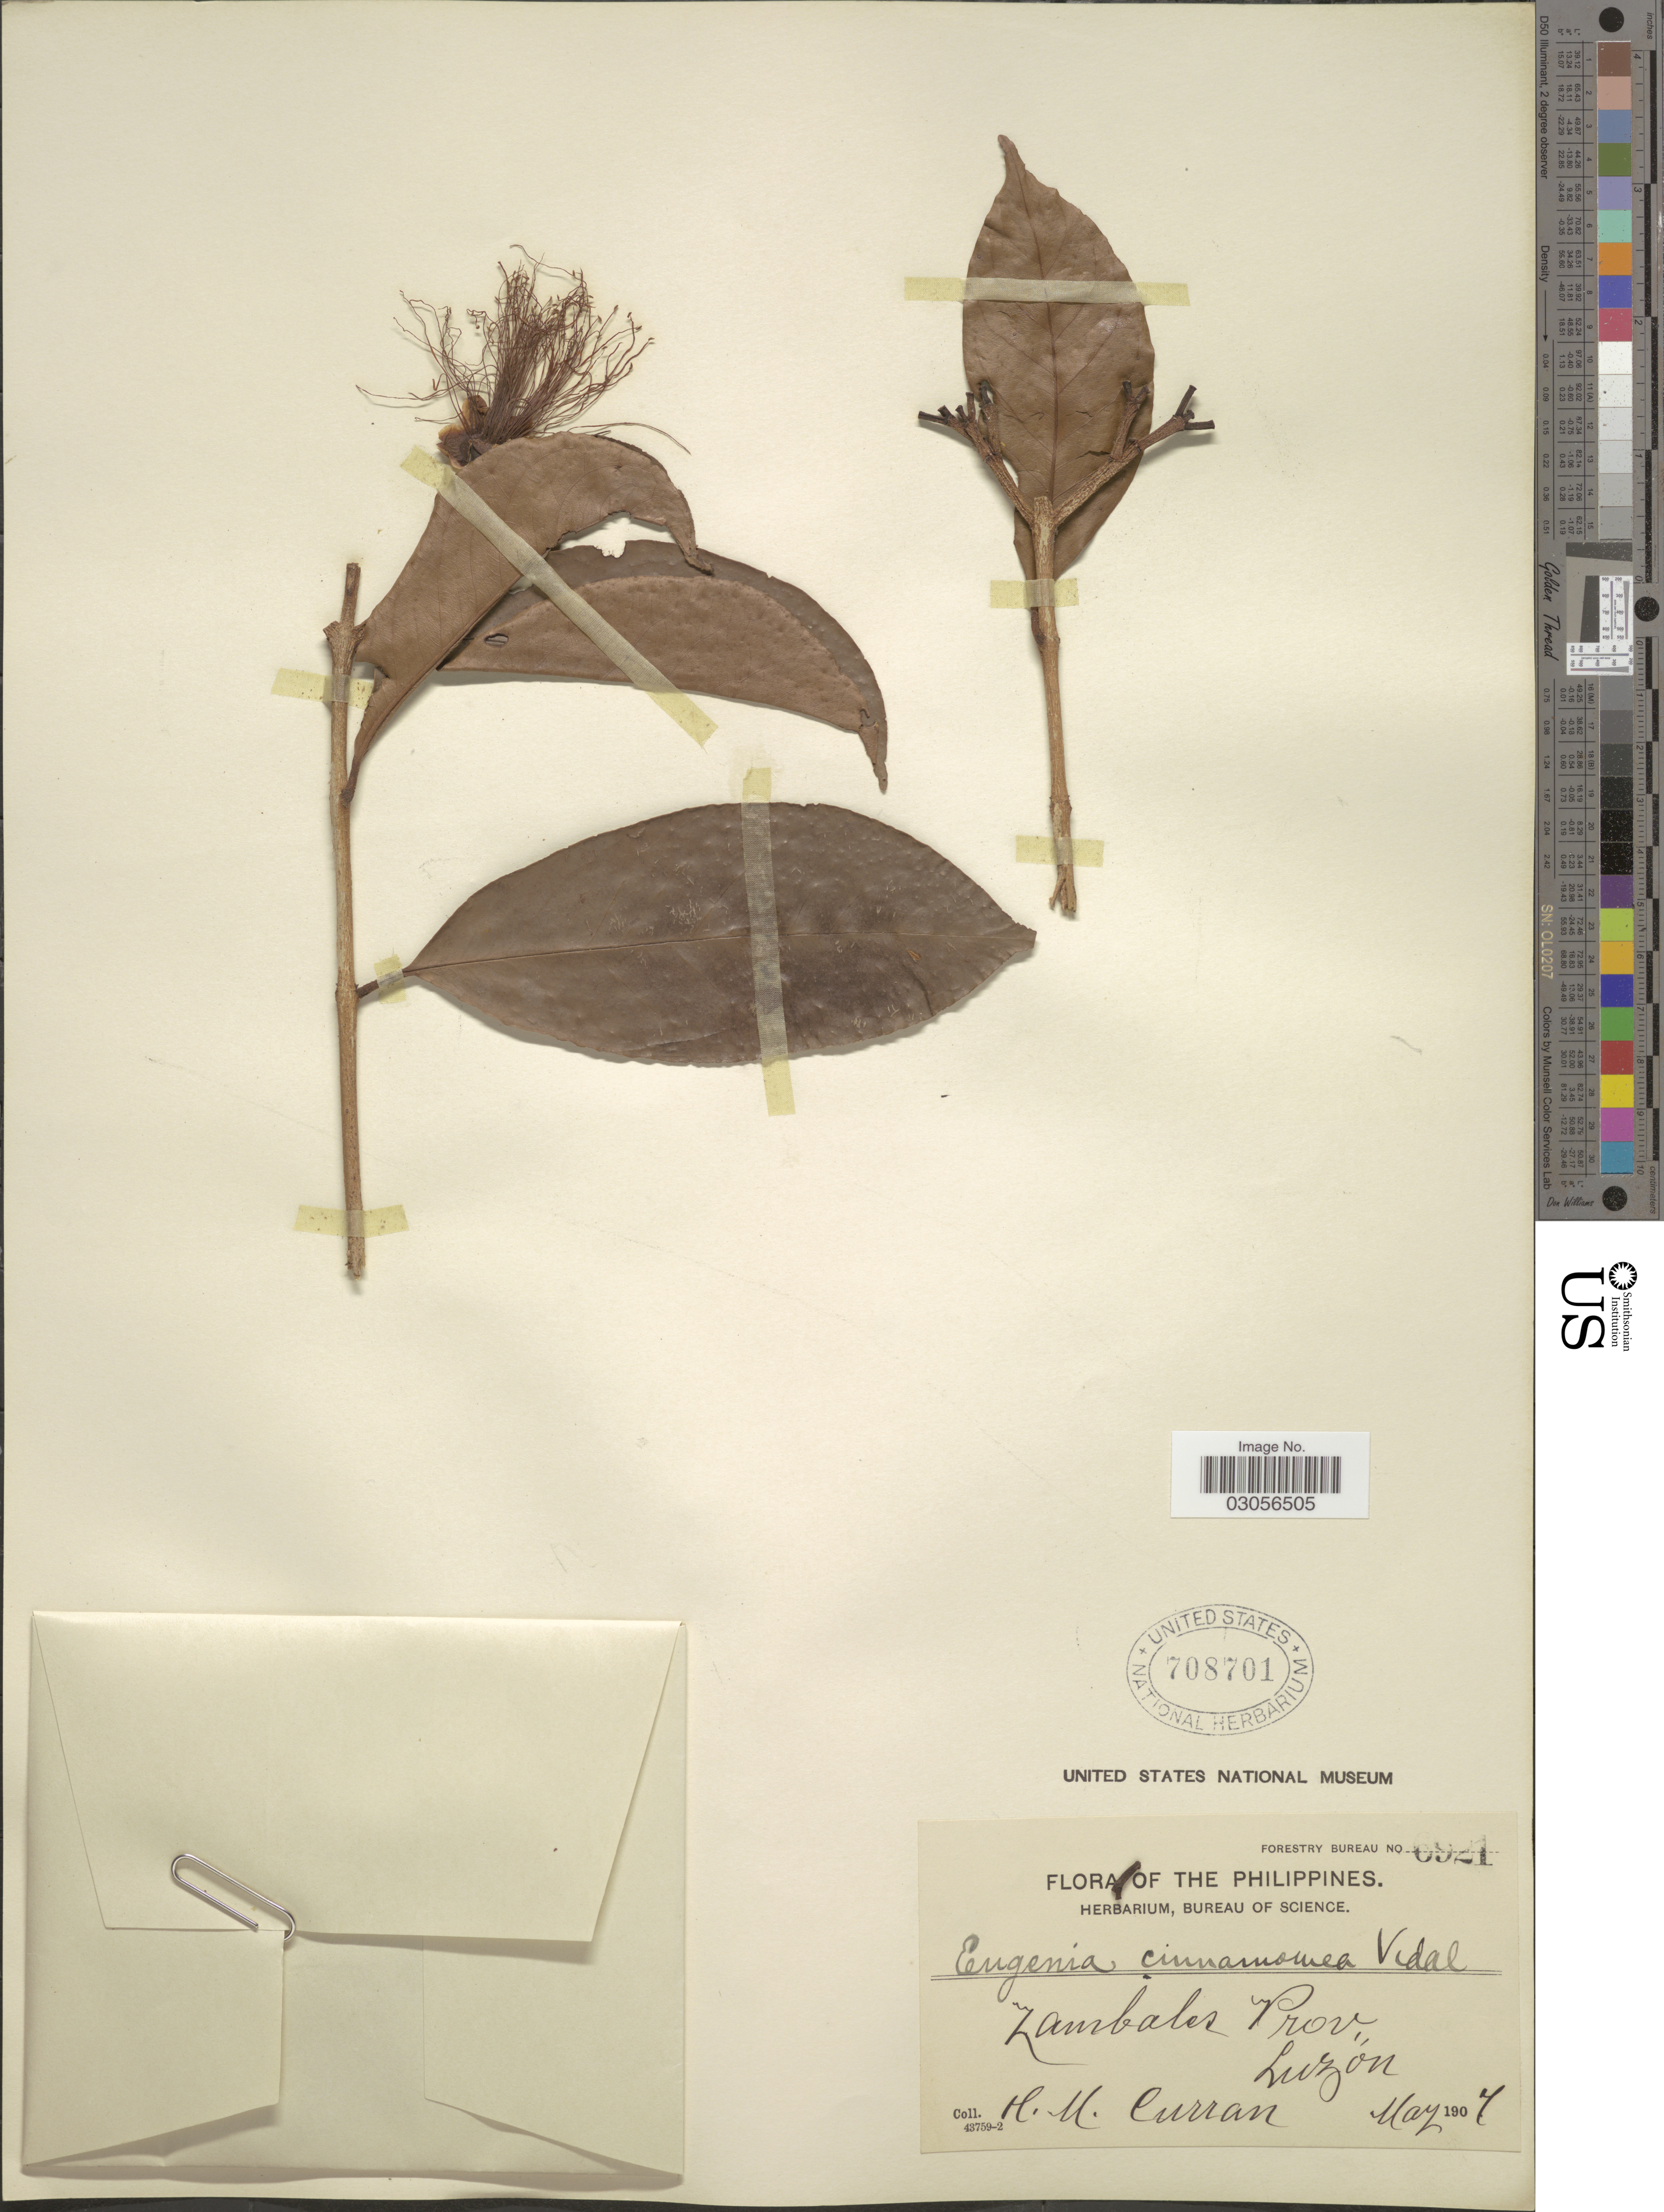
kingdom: Plantae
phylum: Tracheophyta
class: Magnoliopsida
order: Myrtales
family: Myrtaceae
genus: Syzygium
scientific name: Syzygium cinnamomeum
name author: (Vidal) Merr.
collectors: H. M. Curran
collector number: Forestry Bureau 6921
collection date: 1907-05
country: Philippines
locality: Zambales Prov., Luzon.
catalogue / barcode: US 708701